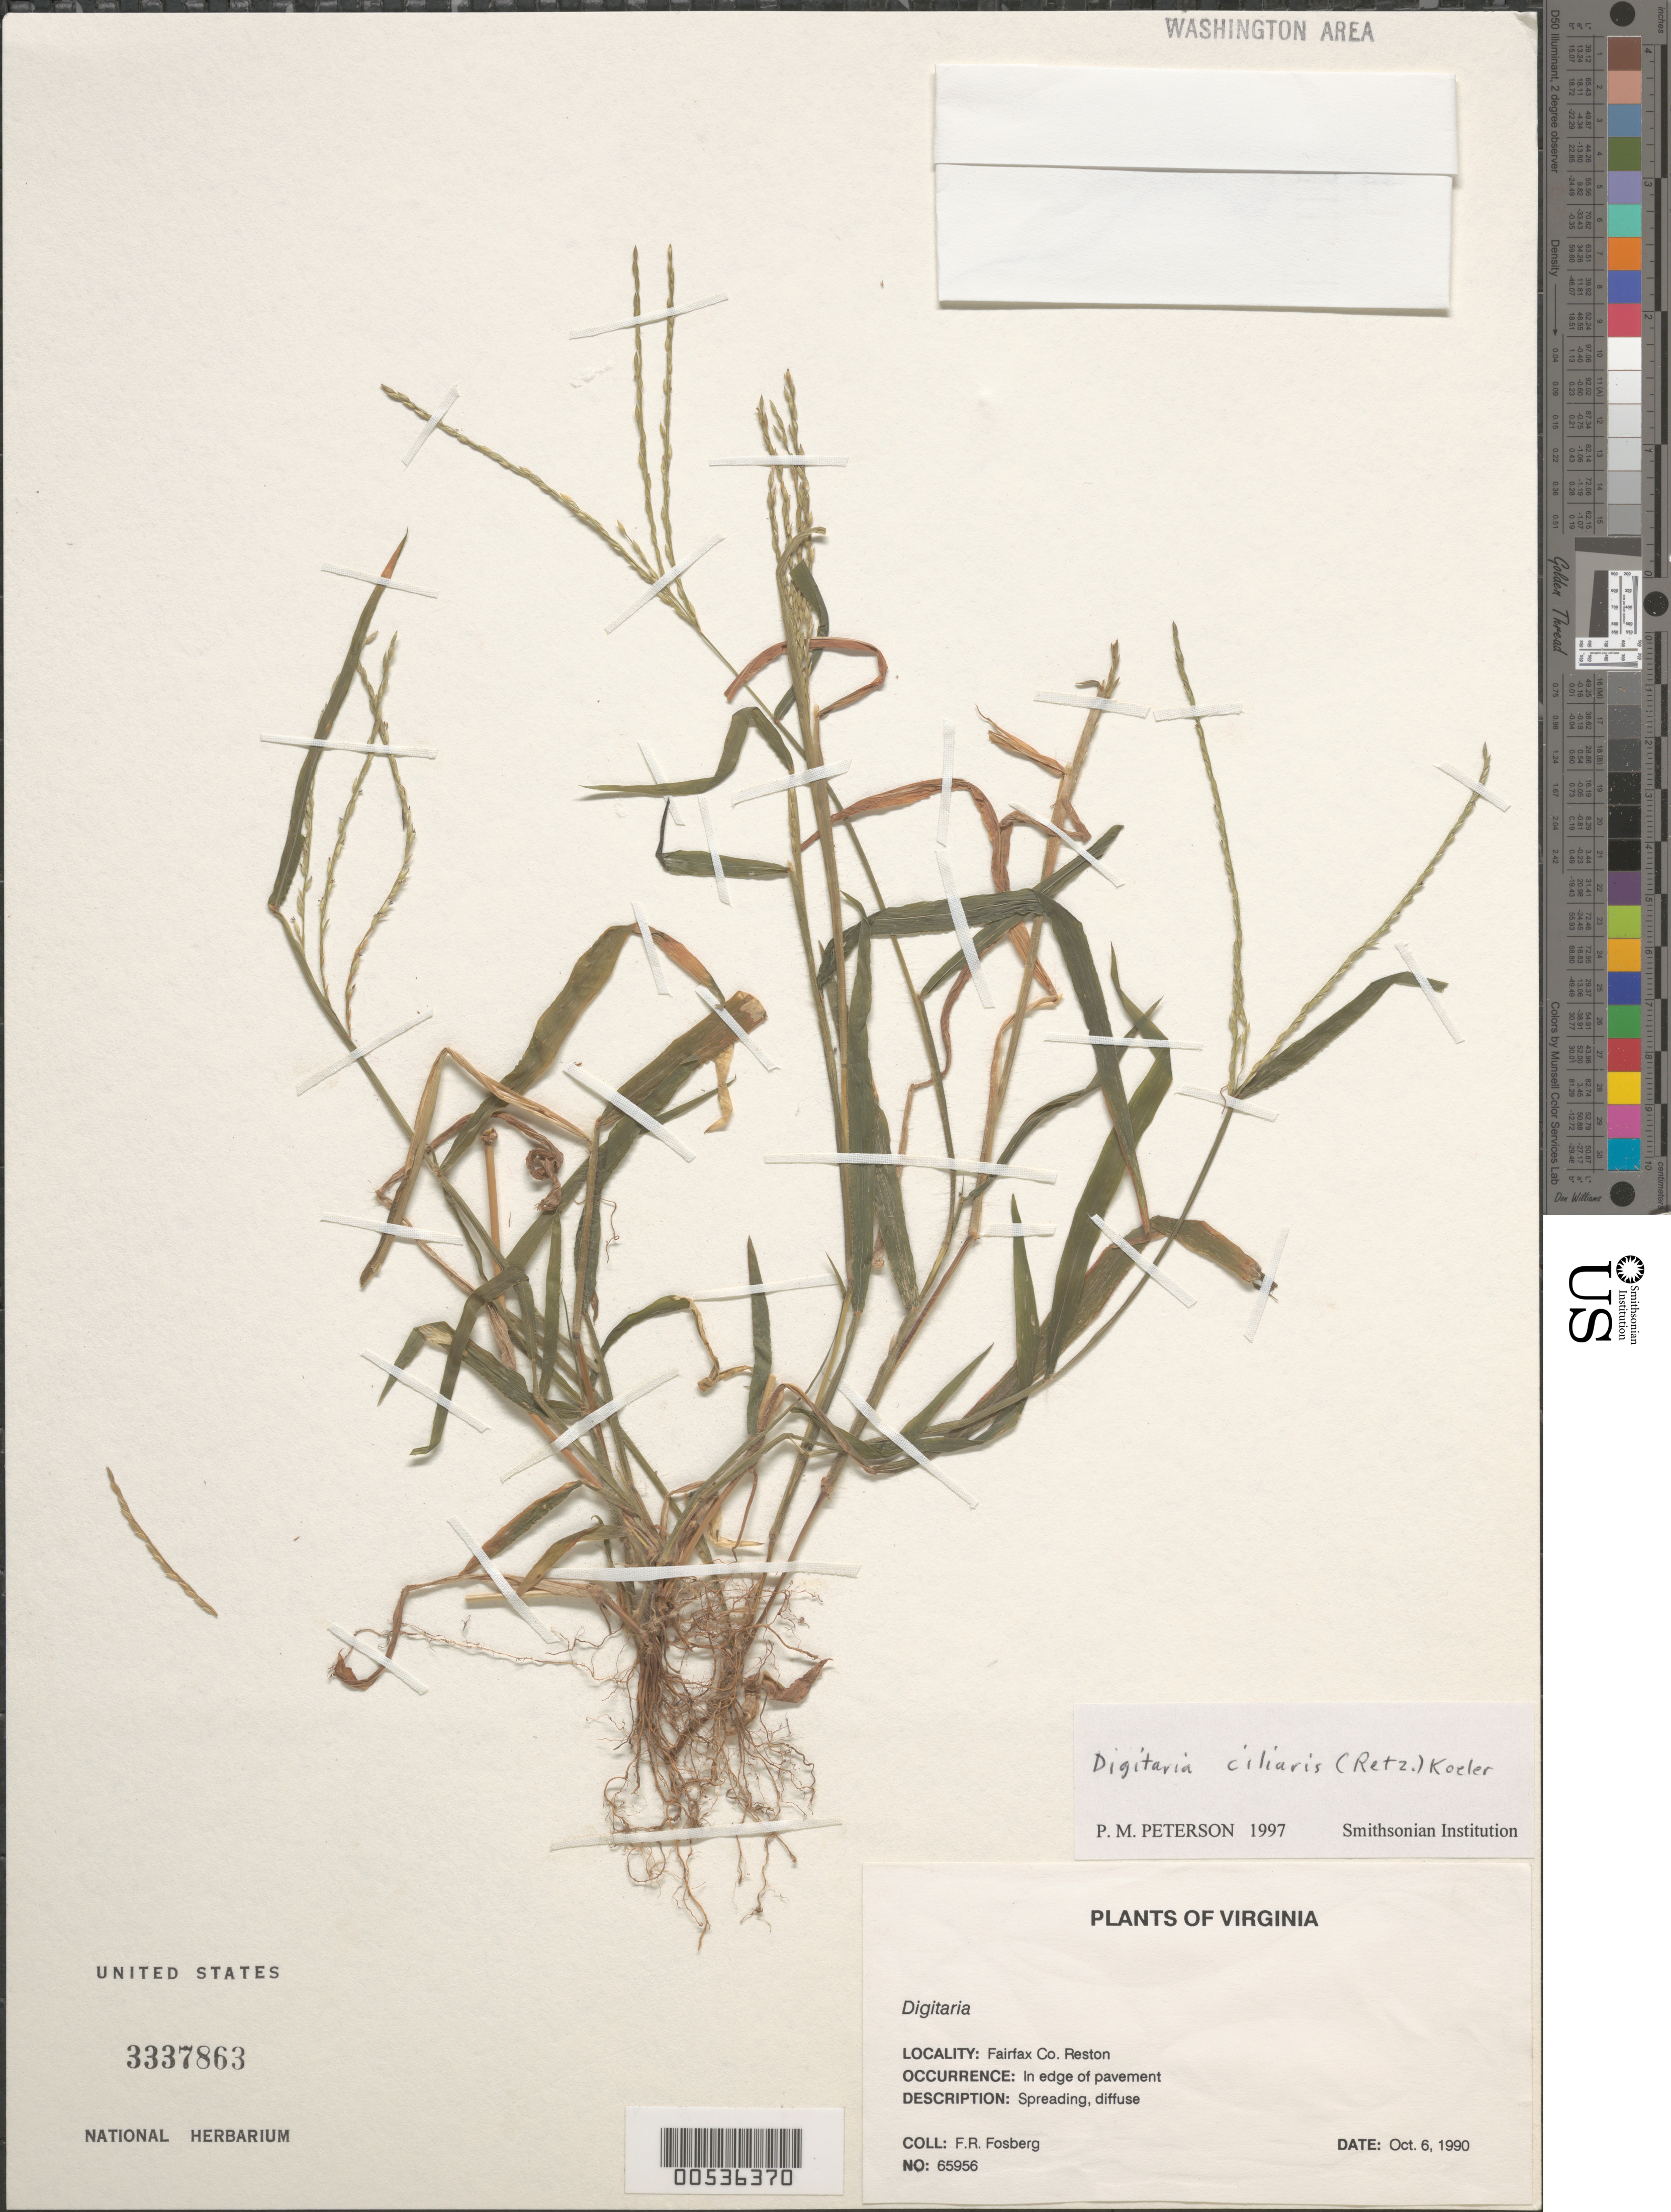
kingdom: Plantae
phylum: Tracheophyta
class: Liliopsida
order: Poales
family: Poaceae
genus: Digitaria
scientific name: Digitaria ciliaris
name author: (Retz.) Koeler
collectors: F. R. Fosberg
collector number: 65956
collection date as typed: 06 Oct 1990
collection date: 1990-10-06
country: United States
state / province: Virginia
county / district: Fairfax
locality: Reston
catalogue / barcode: US 3337863